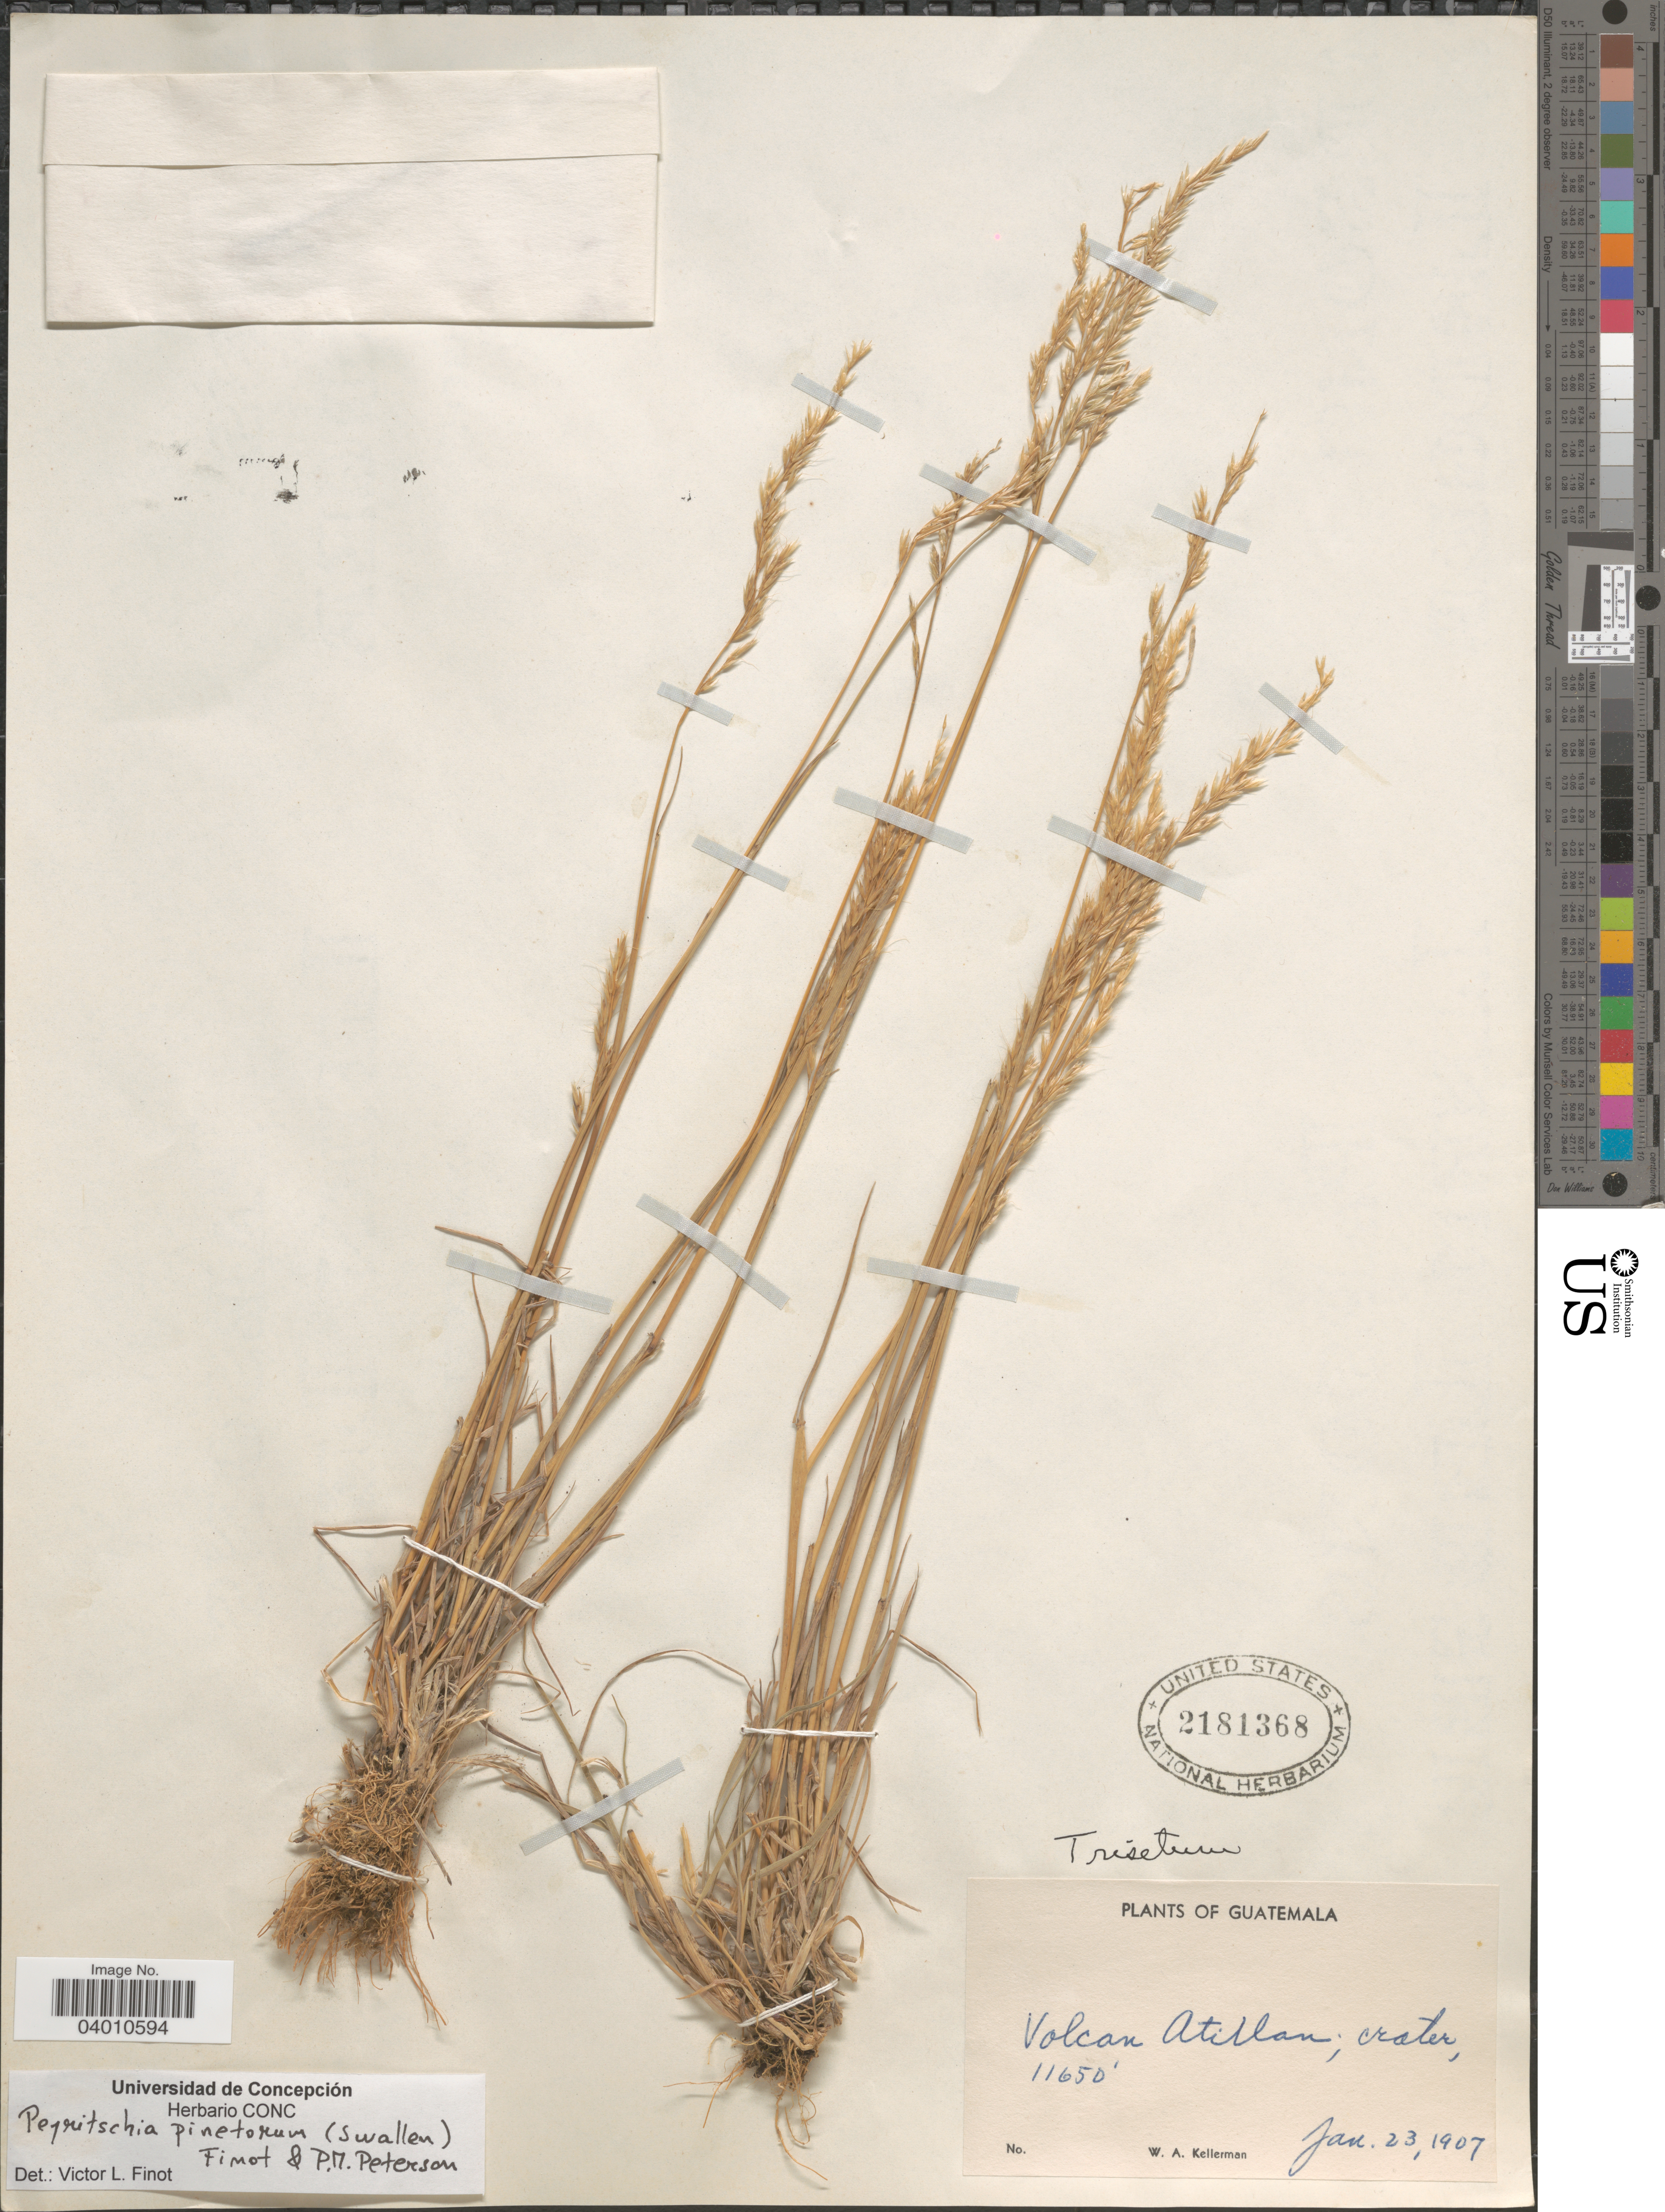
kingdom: Plantae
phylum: Tracheophyta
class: Liliopsida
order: Poales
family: Poaceae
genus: Peyritschia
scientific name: Peyritschia pinetorum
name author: (Swallen) Finot & P.M. Peterson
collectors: W. Kellerman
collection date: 1907-01-23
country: Guatemala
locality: Volcan Atitlan; crater.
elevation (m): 3551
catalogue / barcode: US 2181368